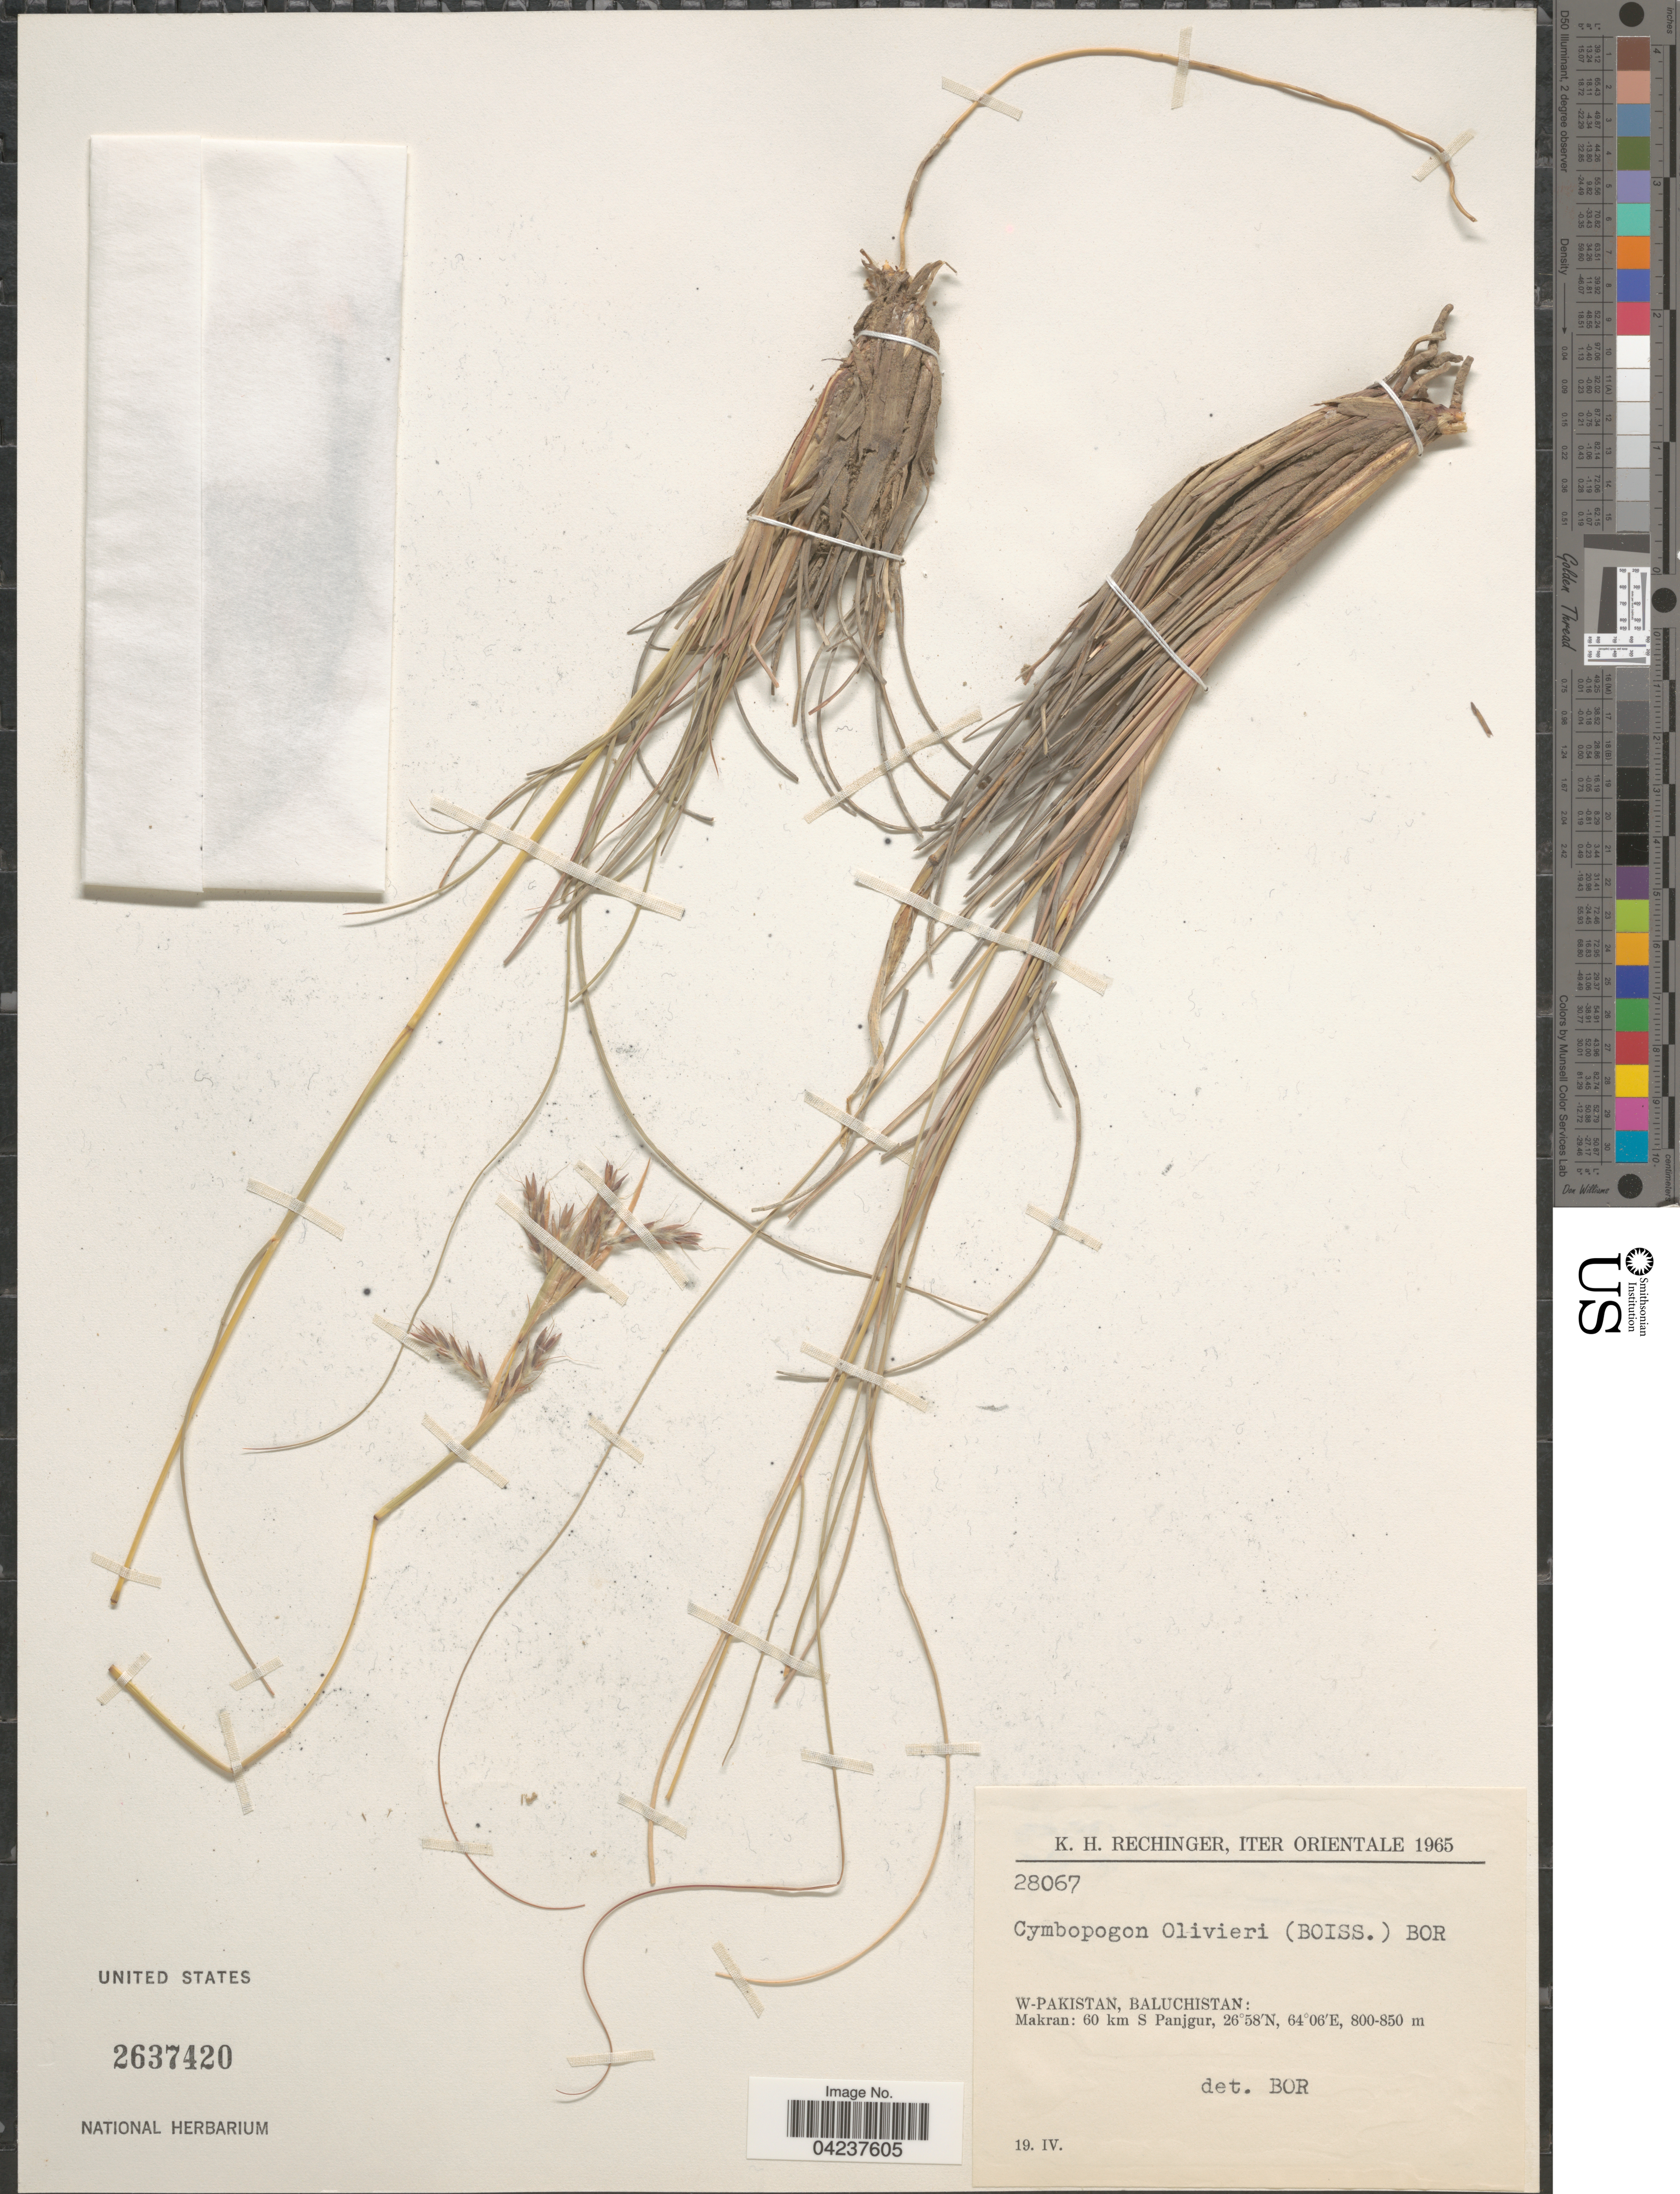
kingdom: Plantae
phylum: Tracheophyta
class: Liliopsida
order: Poales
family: Poaceae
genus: Chrysopogon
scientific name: Chrysopogon fallax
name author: S.T. Blake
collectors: K. H. Rechinger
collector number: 28067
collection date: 1965-04-19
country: Pakistan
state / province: Balochistan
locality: Iter Orientale 1965. W-Pakistan, Baluchistan: Makran: 60 km S Panjgur.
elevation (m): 800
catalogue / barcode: US 2637420